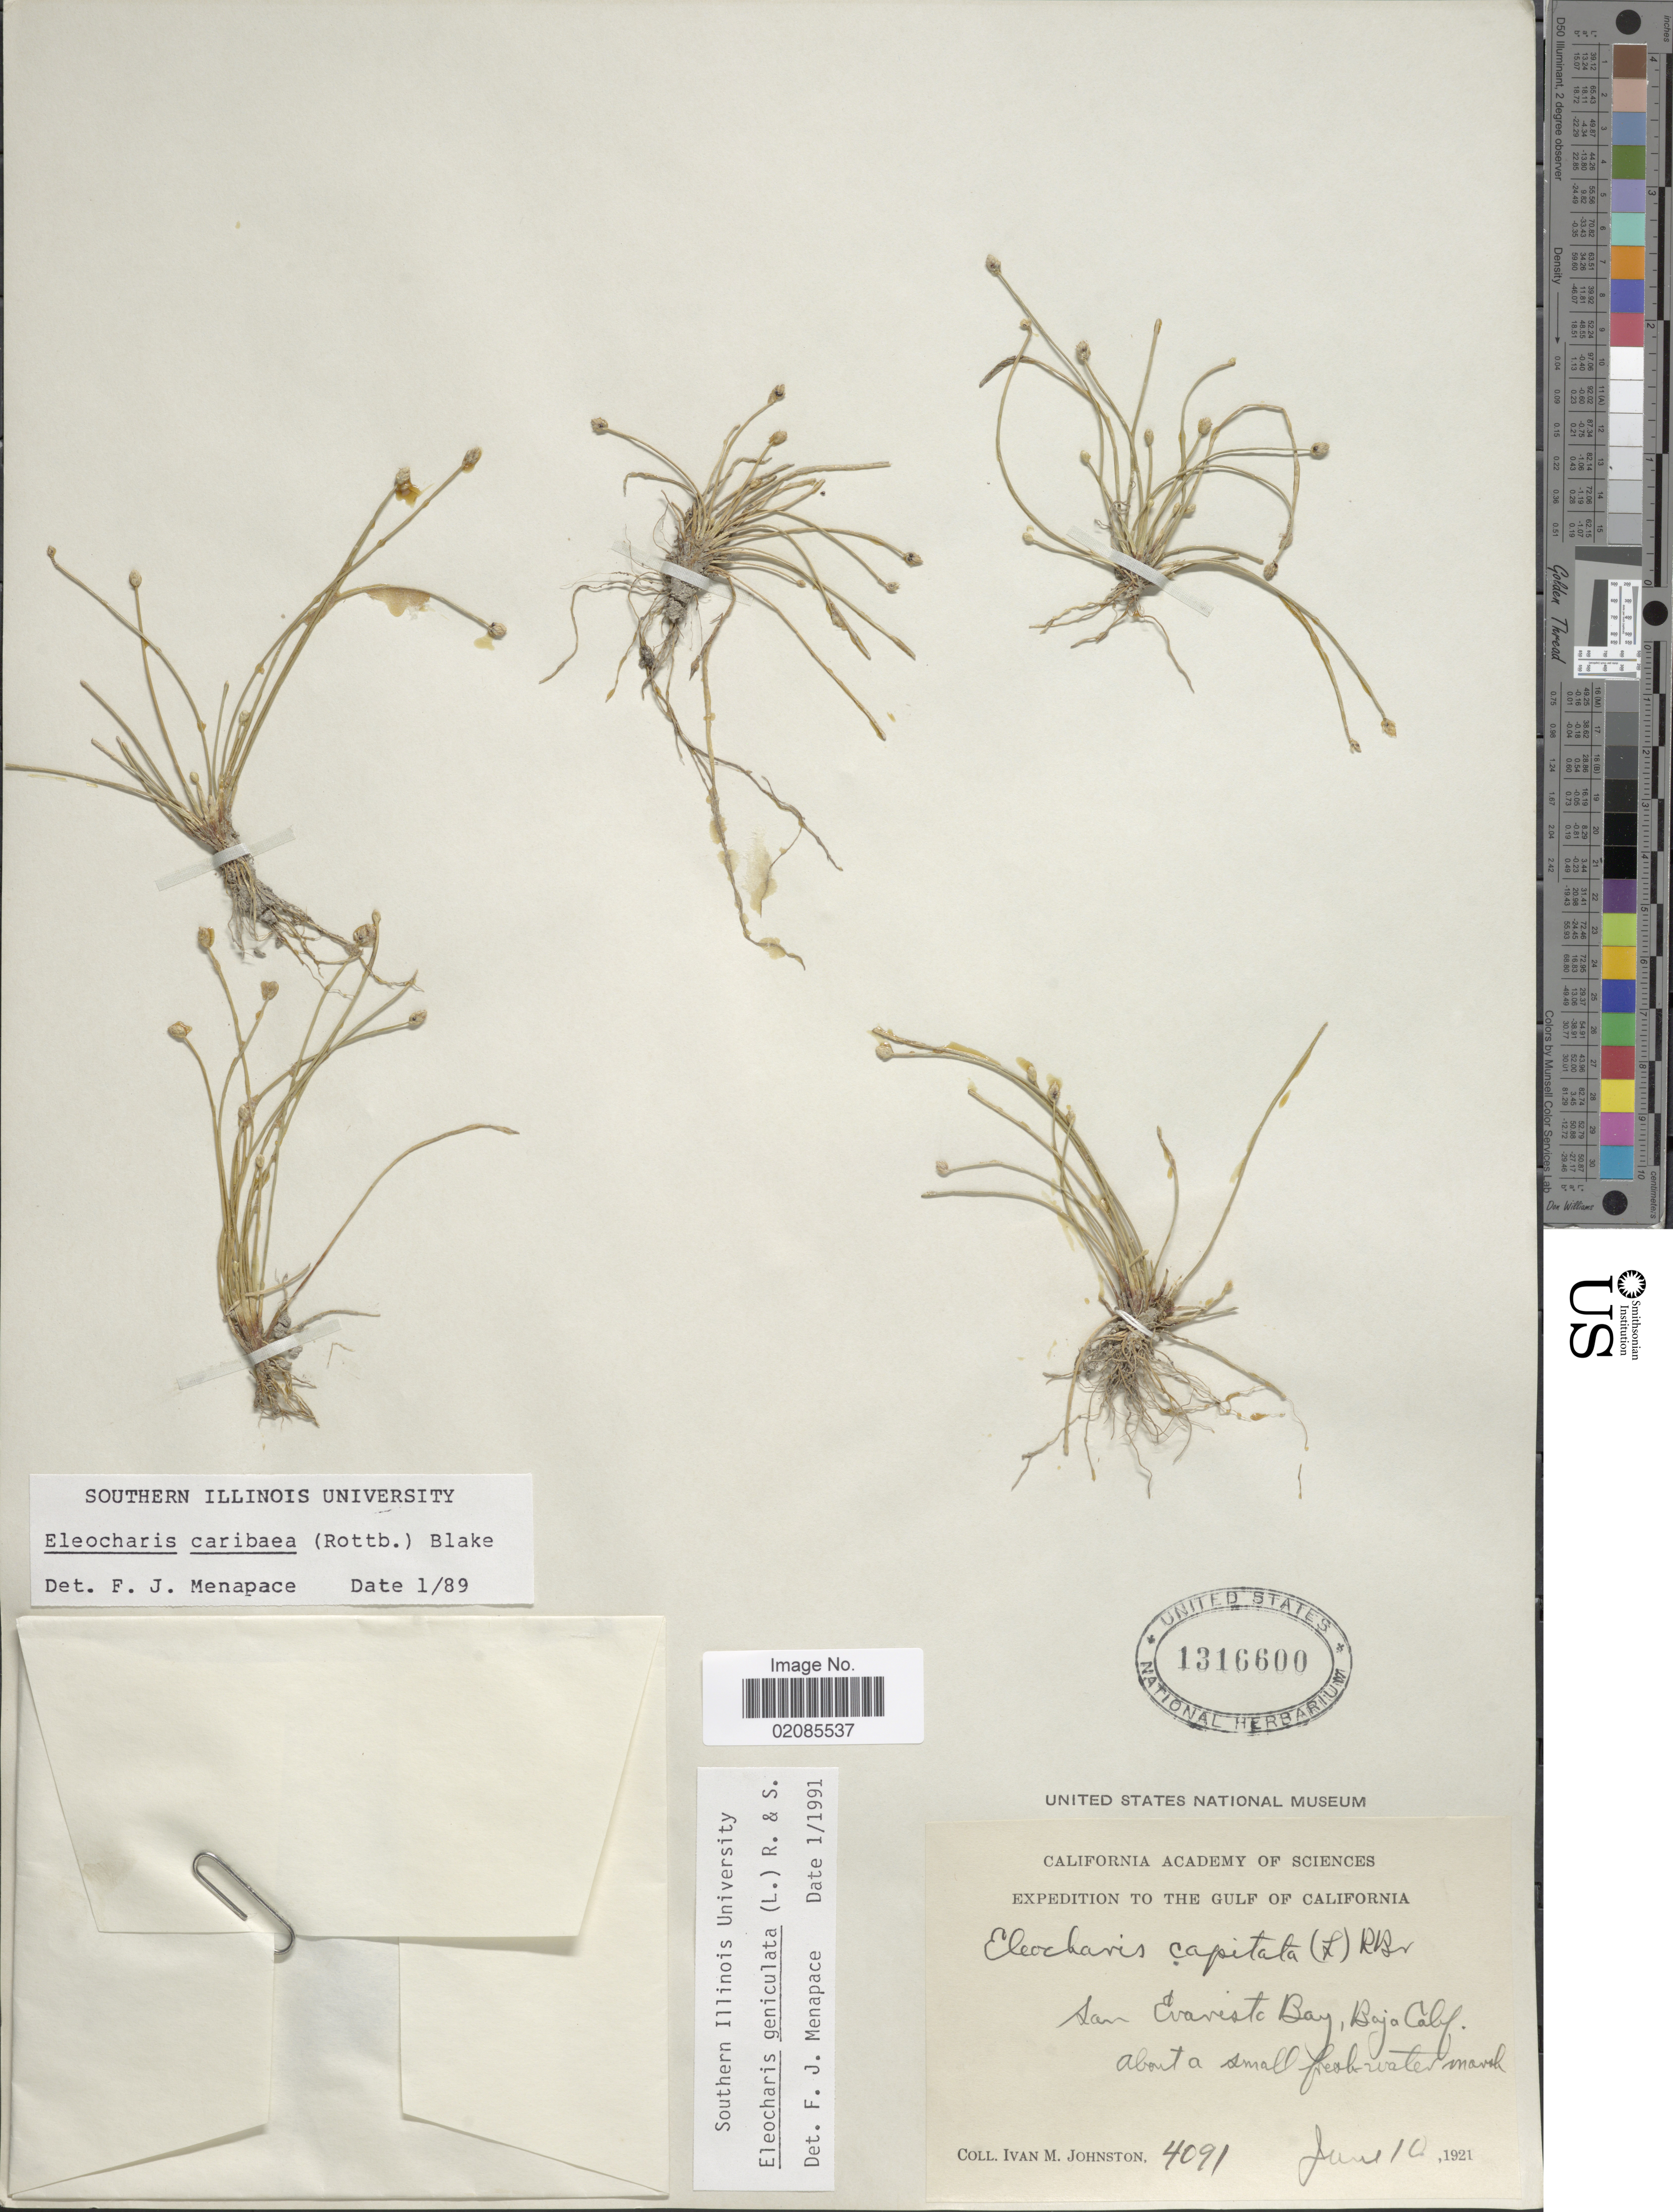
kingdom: Plantae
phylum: Tracheophyta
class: Liliopsida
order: Poales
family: Cyperaceae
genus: Eleocharis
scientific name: Eleocharis geniculata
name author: (L.) Roem. & Schult.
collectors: I.M. Johnston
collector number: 4091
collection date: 1921-06-10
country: Mexico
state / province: Baja California Sur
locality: The Gulf of California, San Evaristo Bay, about a small fresh water marsh.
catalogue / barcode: US 1316600